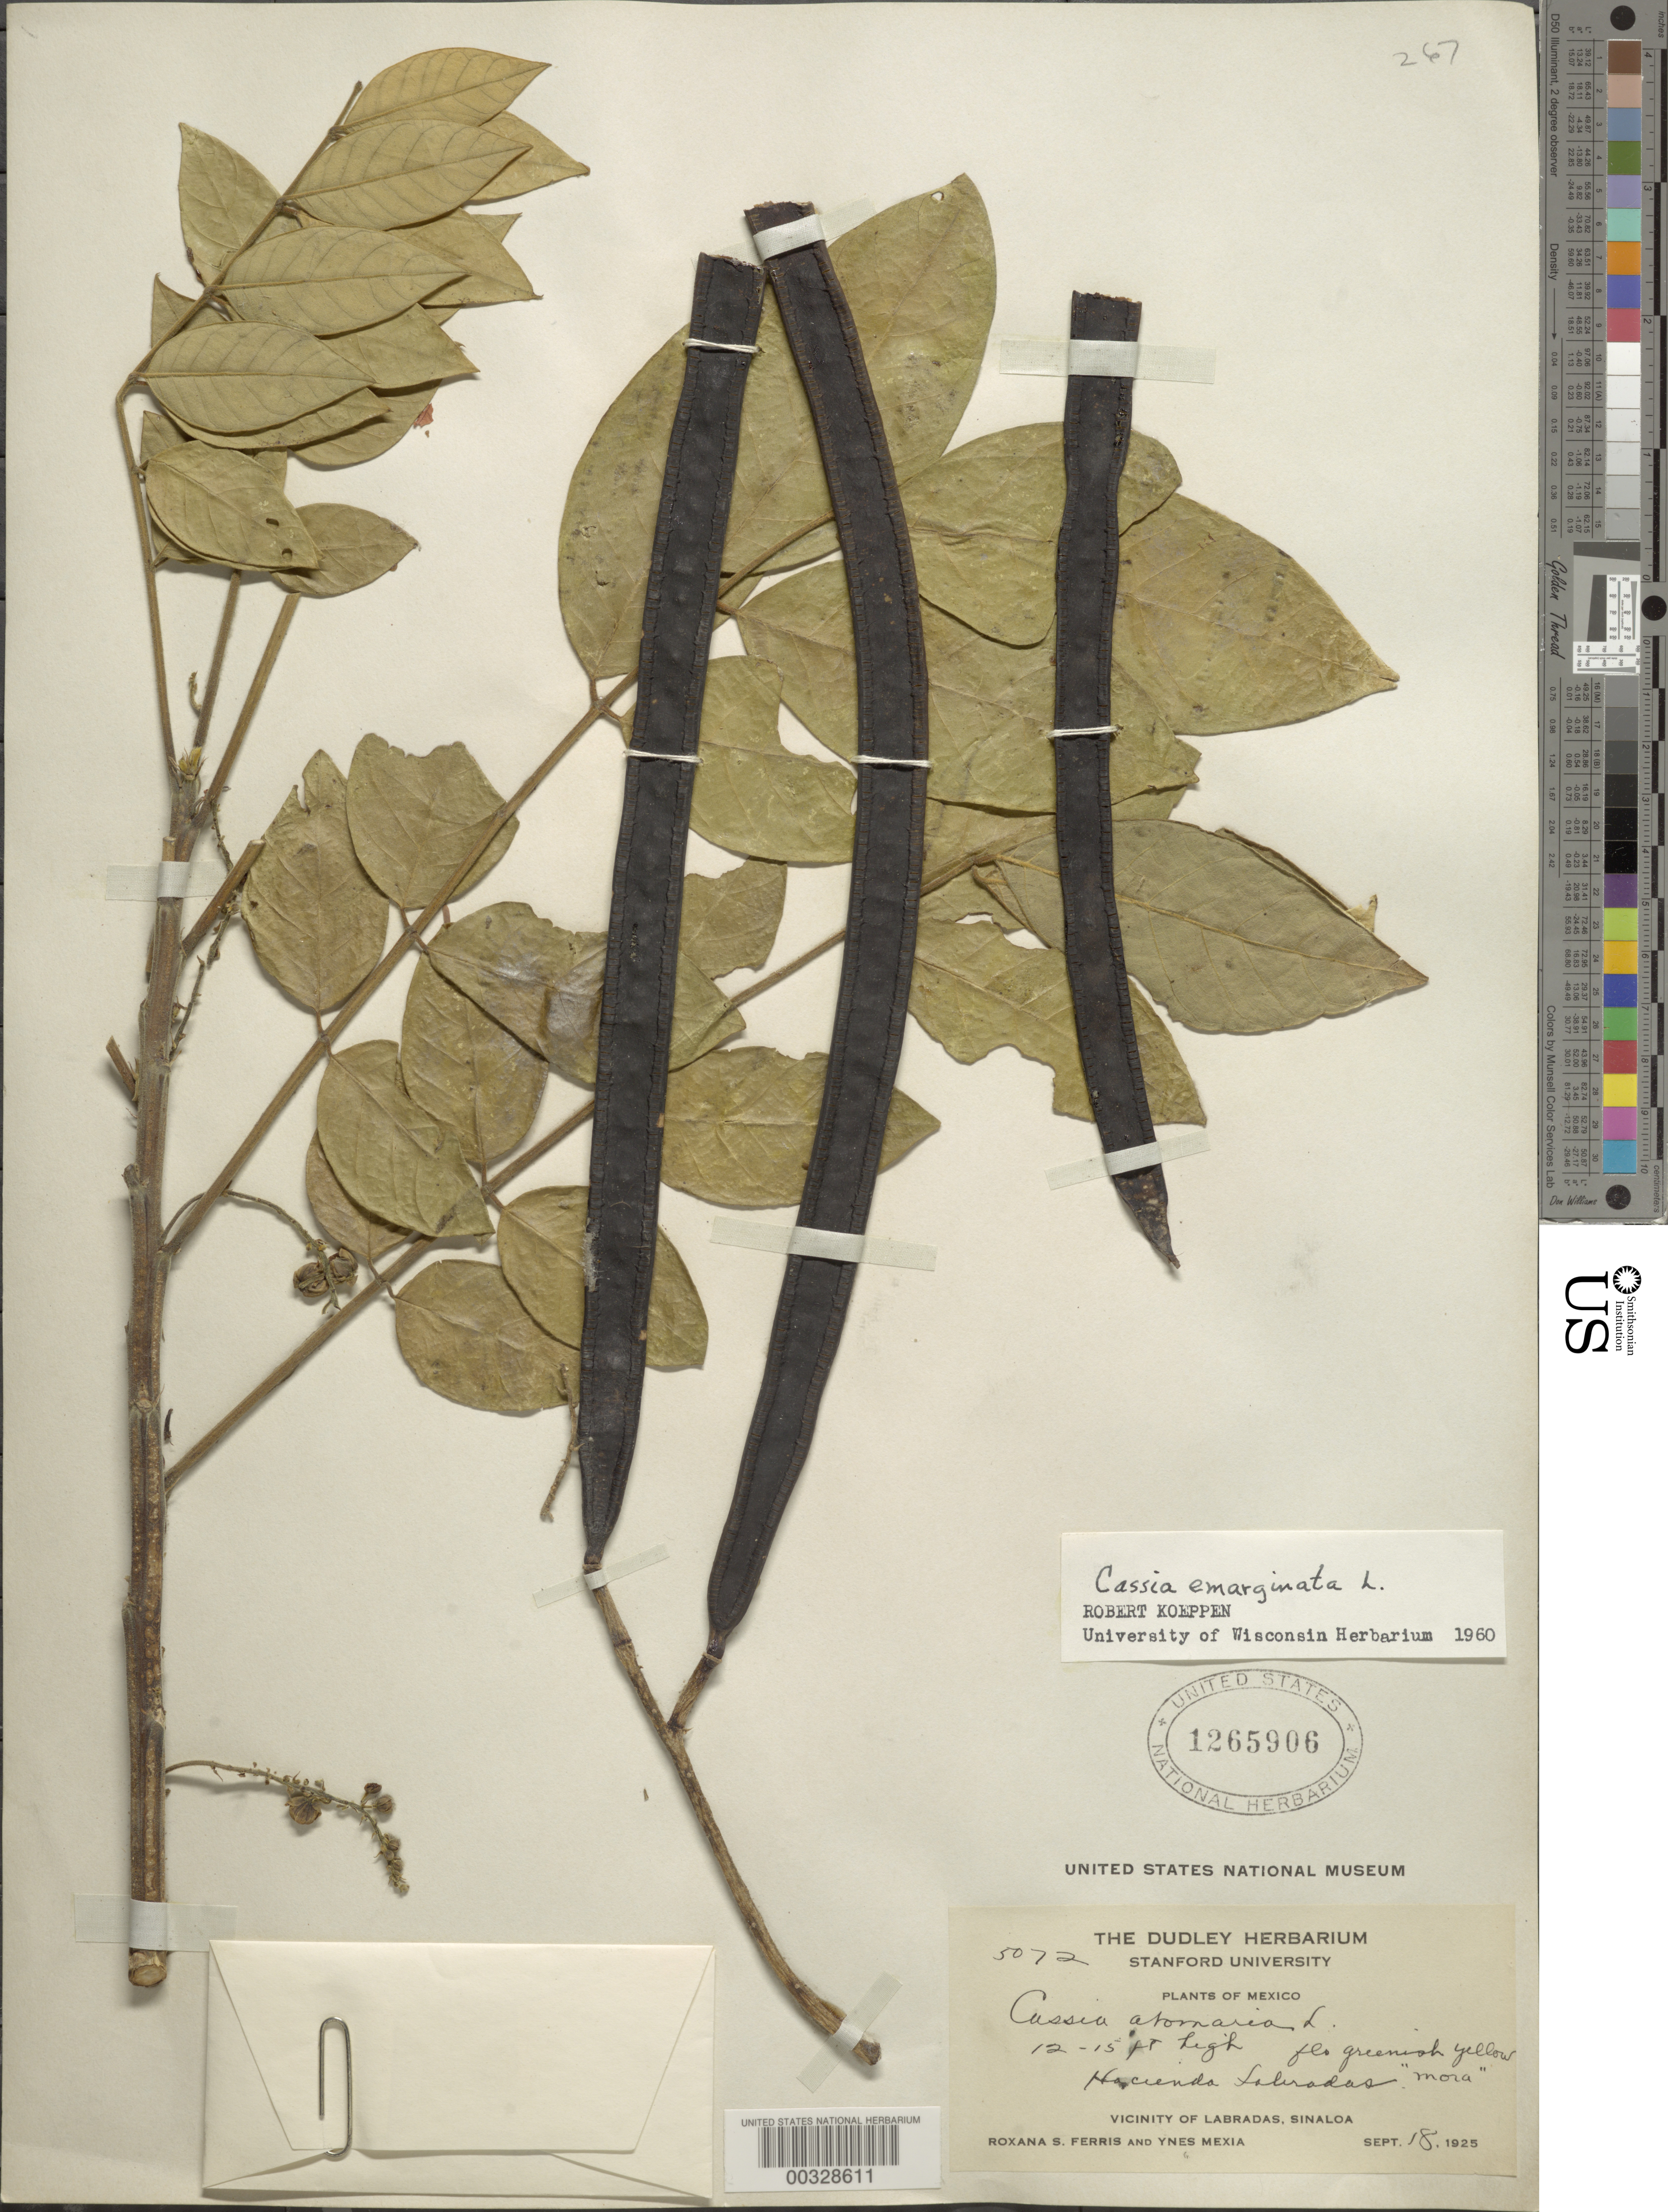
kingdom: Plantae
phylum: Tracheophyta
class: Magnoliopsida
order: Fabales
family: Fabaceae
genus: Senna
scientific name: Senna emarginata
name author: L.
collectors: R. S. Ferris & Y. Mexia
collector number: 5072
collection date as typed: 18 Sep 1925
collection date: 1925-09-18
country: Mexico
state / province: Sinaloa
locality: Vicinity of labradas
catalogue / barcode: US 1265906